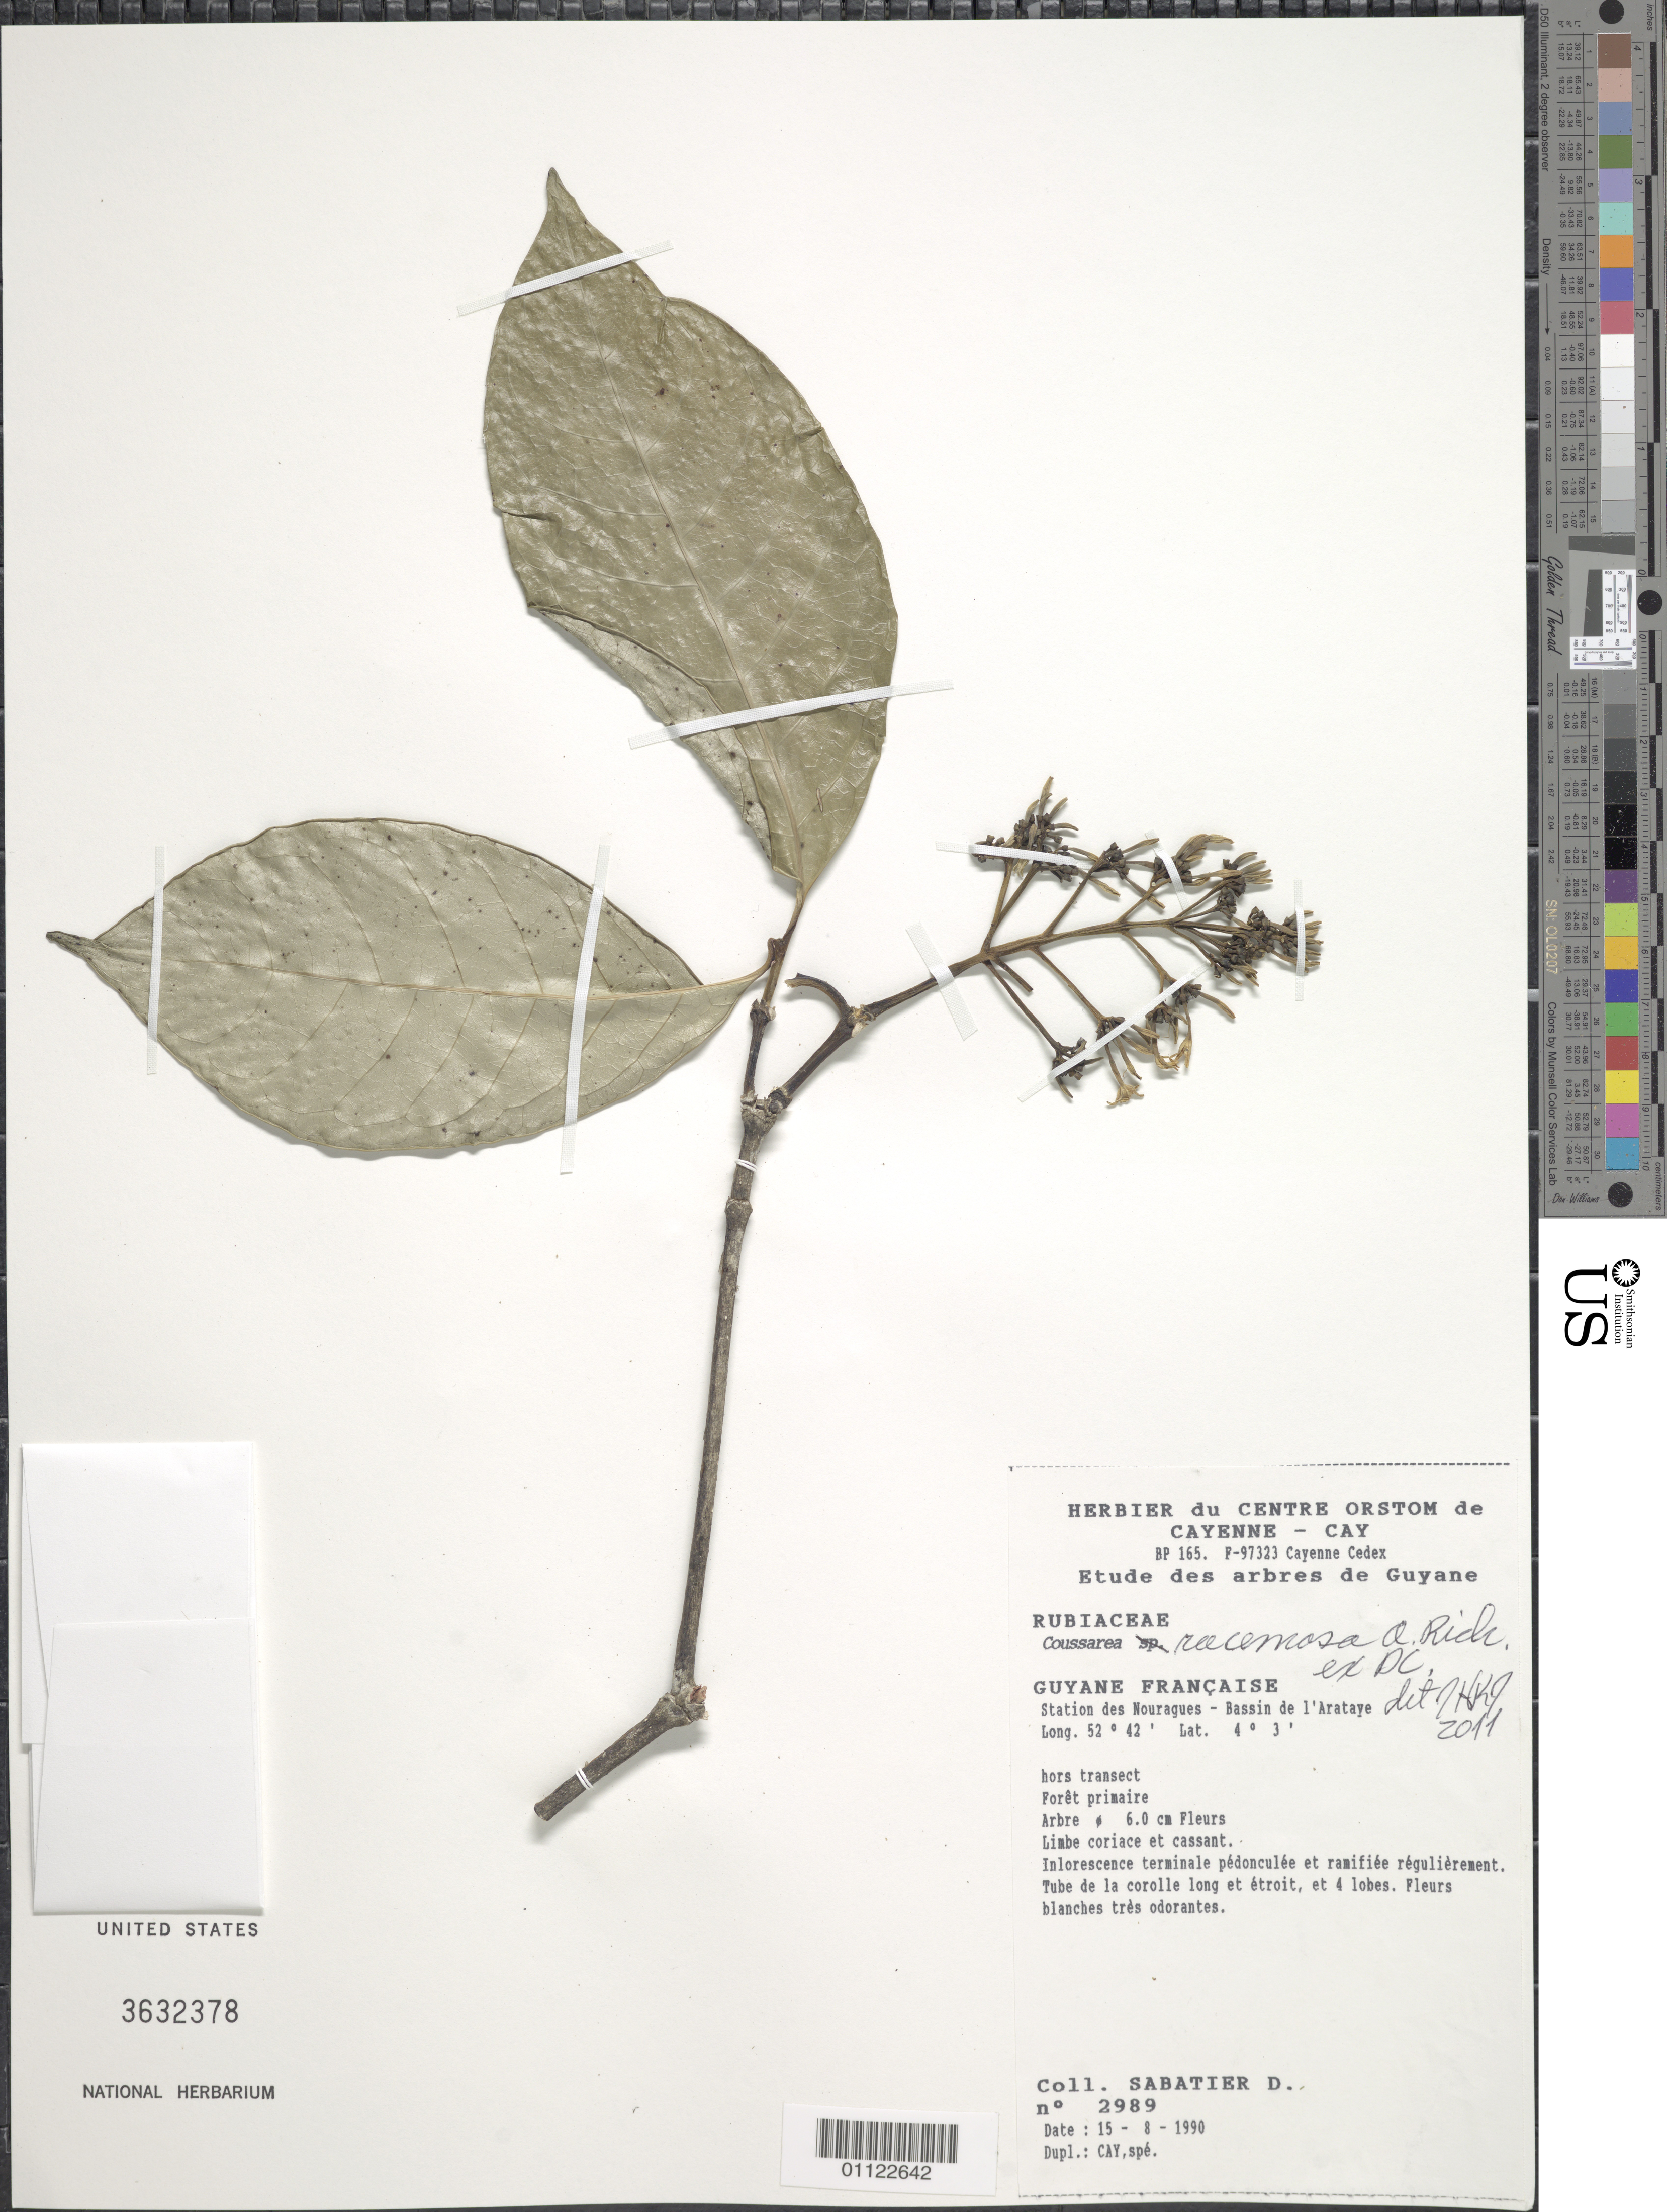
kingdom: Plantae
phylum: Tracheophyta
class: Magnoliopsida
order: Gentianales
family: Rubiaceae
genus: Coussarea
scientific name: Coussarea racemosa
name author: A. Rich.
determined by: Kirkbride, J. H.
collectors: D. Sabatier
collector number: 2989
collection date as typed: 15-Aug-90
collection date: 1990-08-15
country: French Guiana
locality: Station des Nouragues, Bassin de l'Arataye, hors transect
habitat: Primary forest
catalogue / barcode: US 3632378